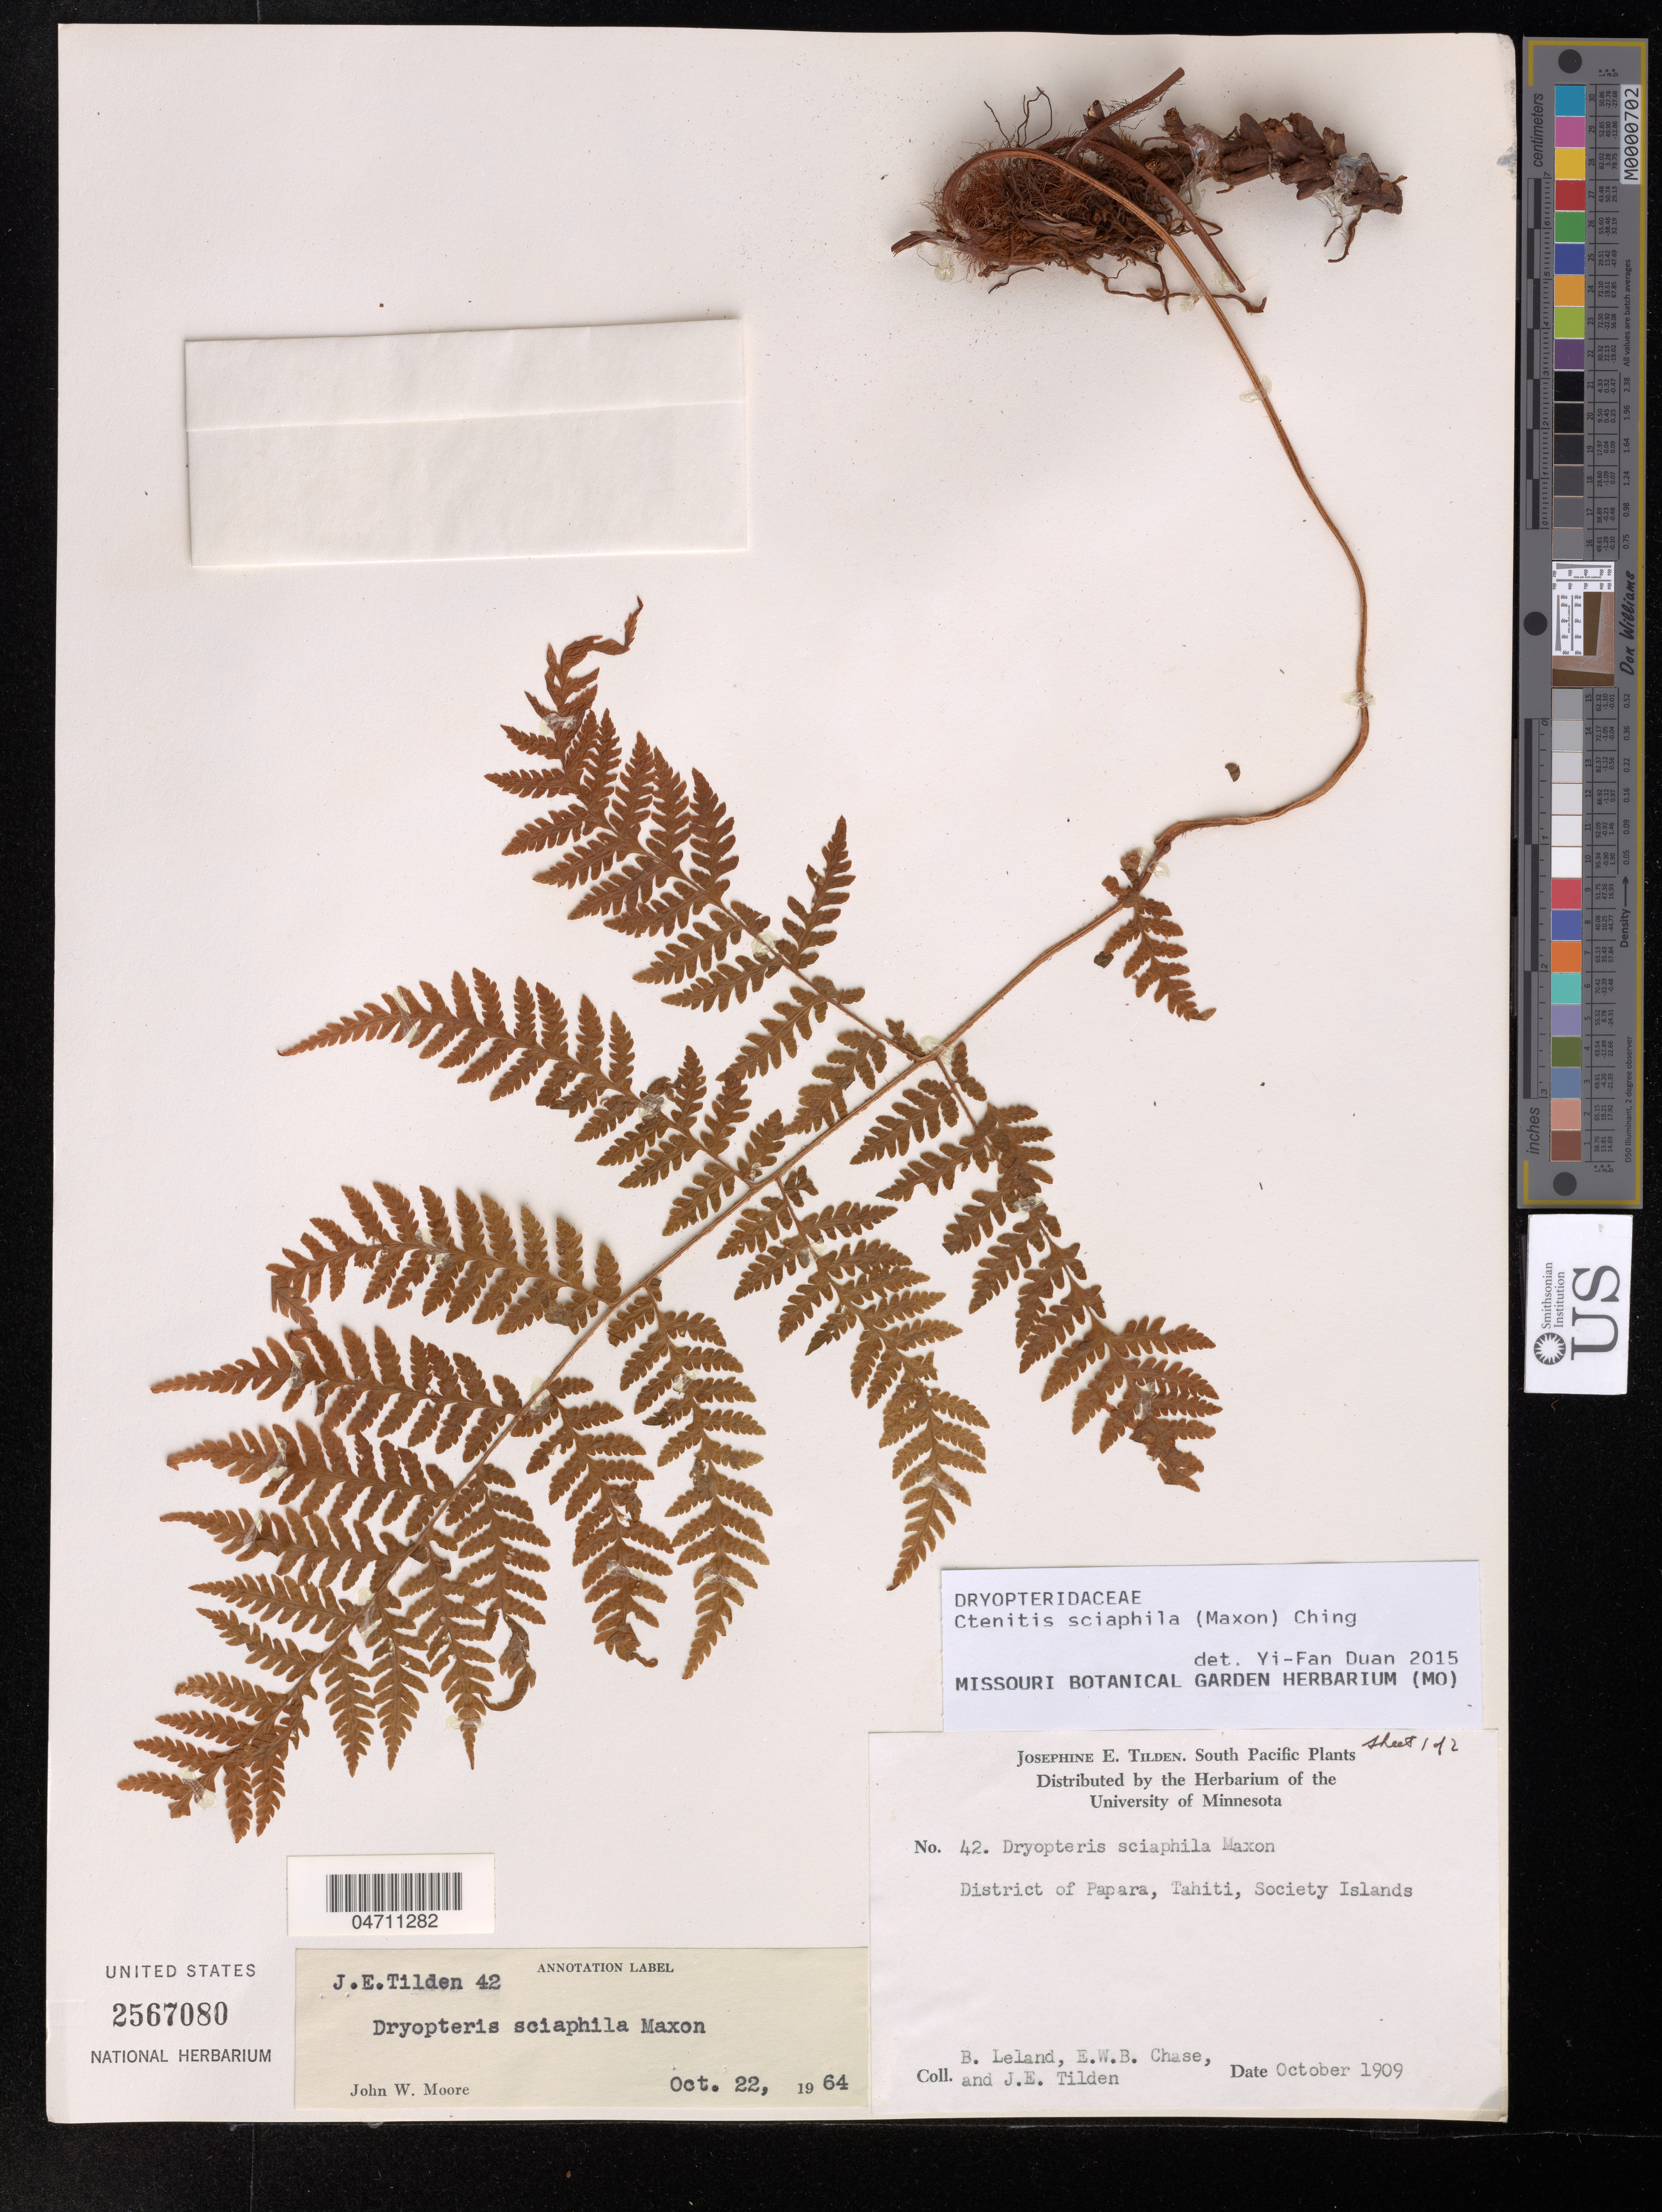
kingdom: Plantae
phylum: Tracheophyta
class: Polypodiopsida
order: Polypodiales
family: Dryopteridaceae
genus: Ctenitis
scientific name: Ctenitis sciaphila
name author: (Maxon) Ching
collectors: B. Leland, E. W. Chase & J. E. Tilden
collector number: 42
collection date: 1909-10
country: French Polynesia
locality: District of Papara, Tahiti.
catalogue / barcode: US 2576080